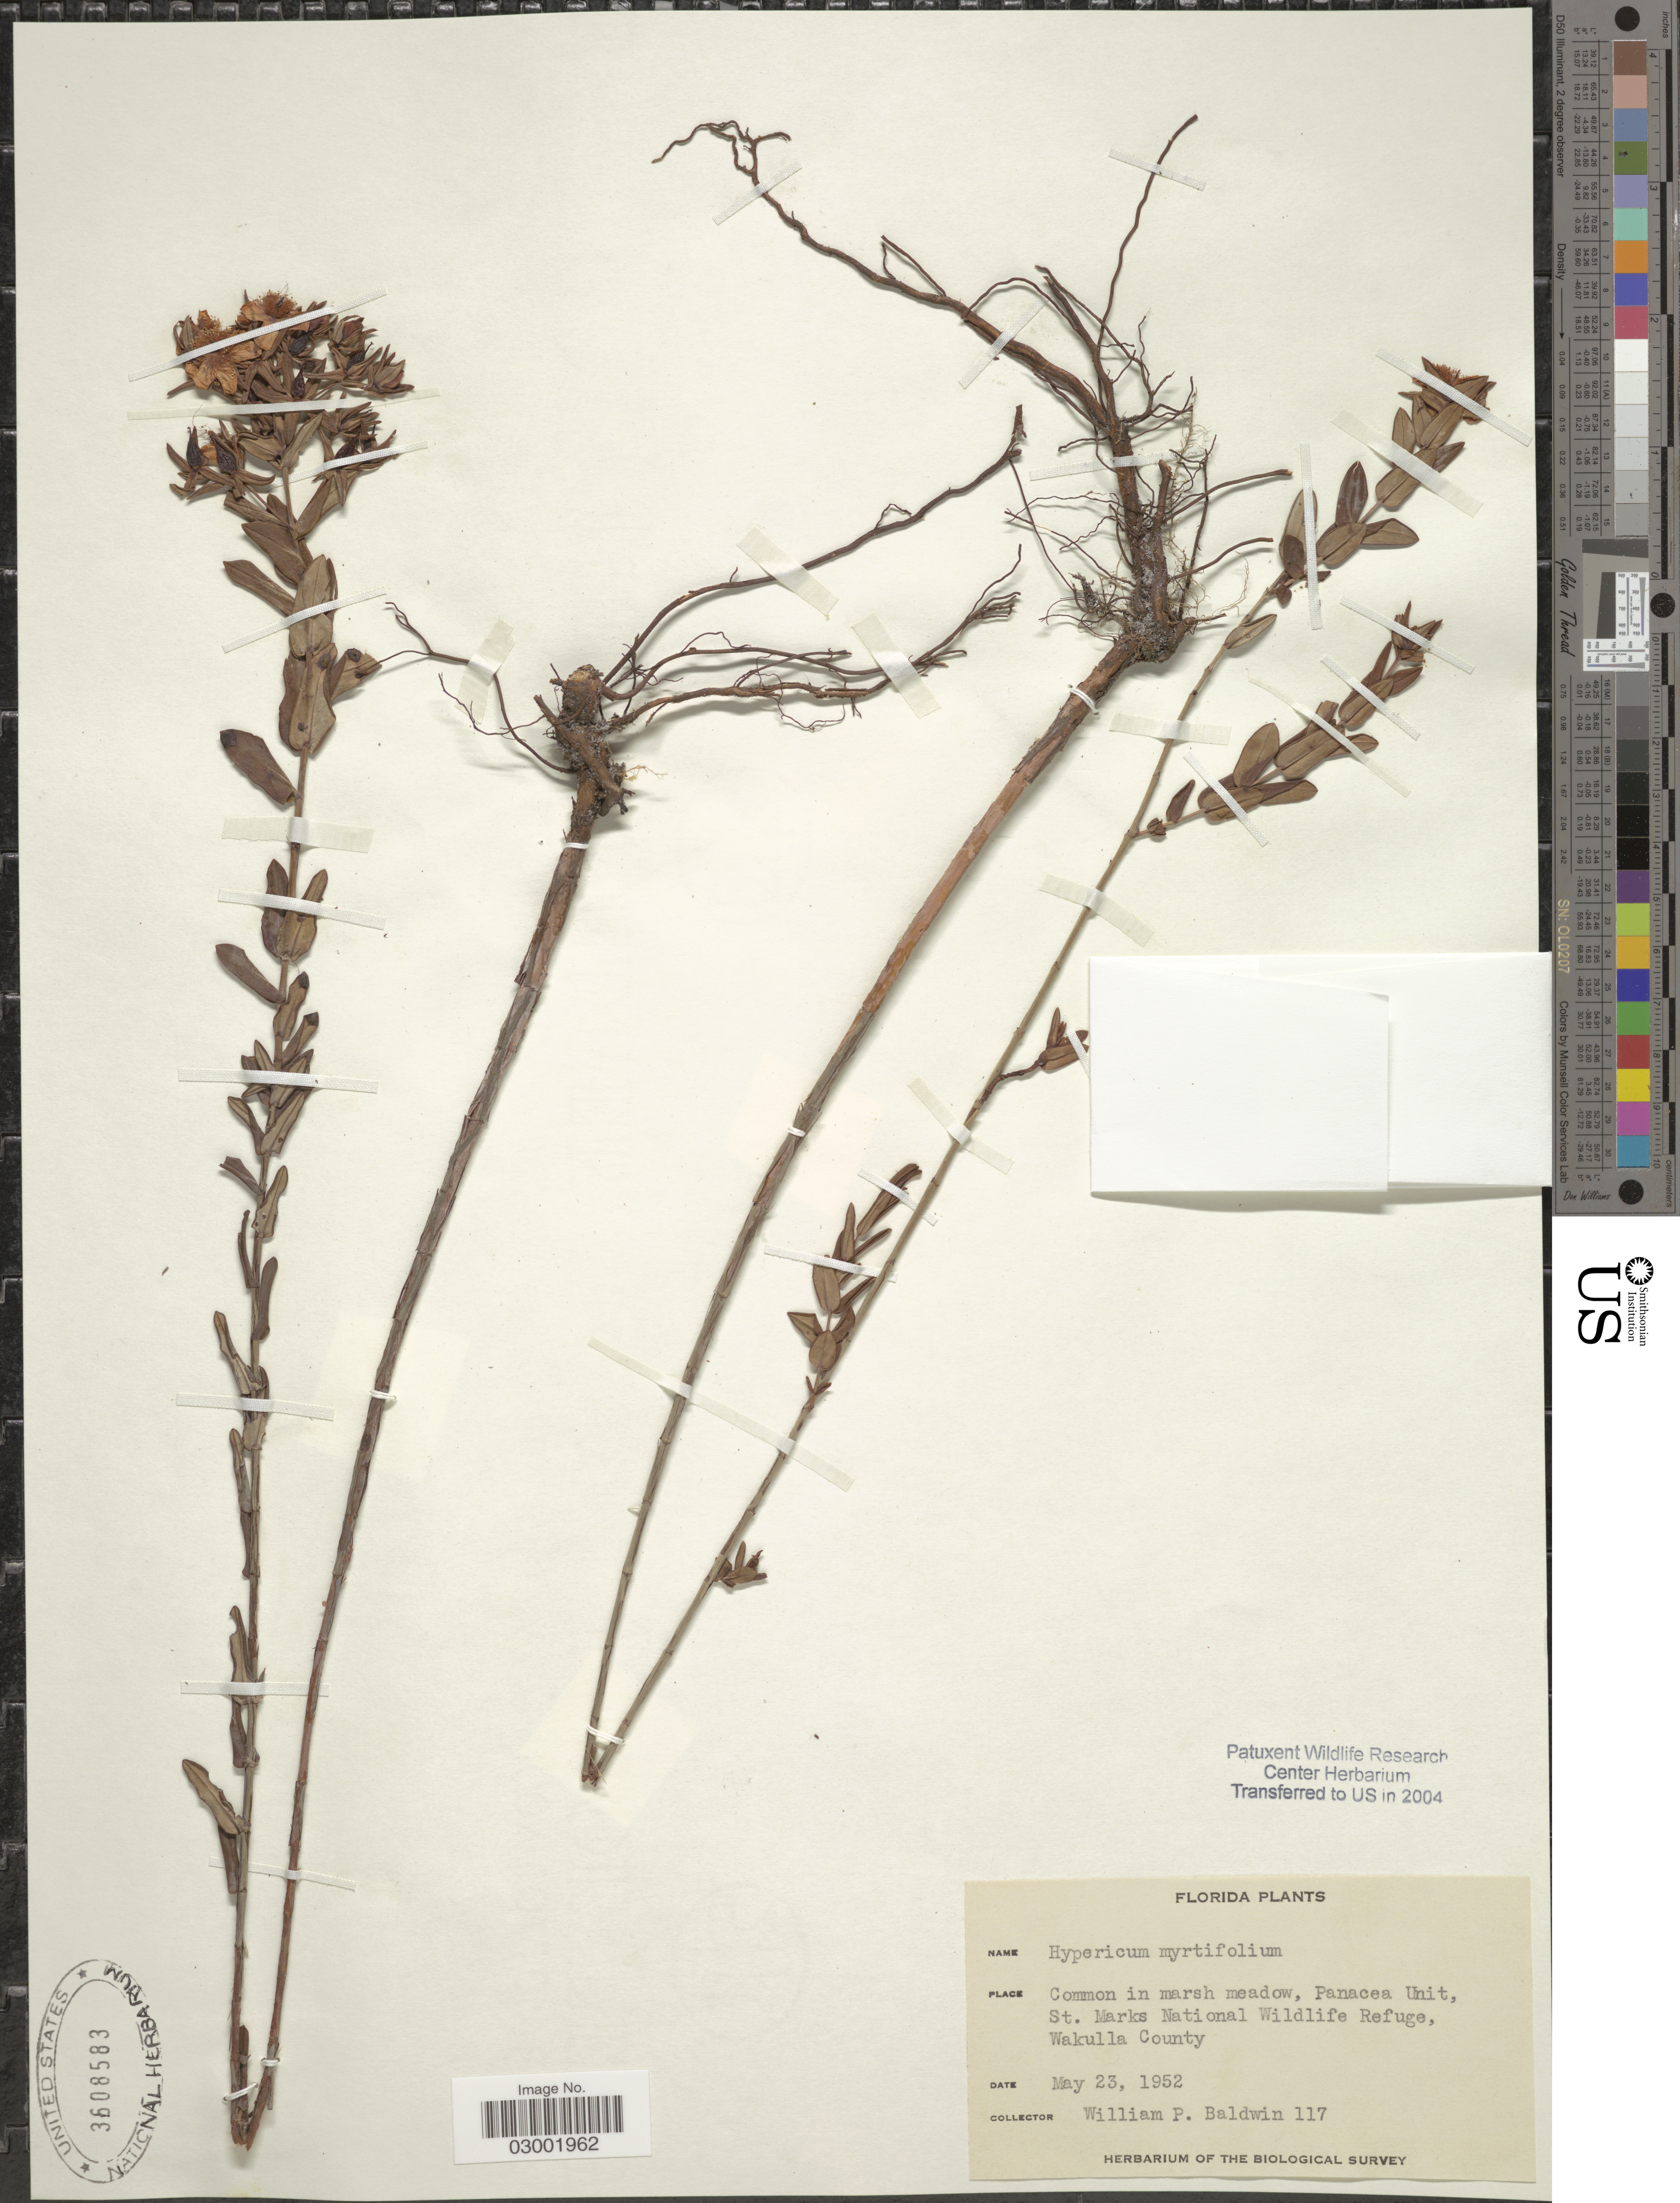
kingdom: Plantae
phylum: Tracheophyta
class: Magnoliopsida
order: Malpighiales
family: Hypericaceae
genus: Hypericum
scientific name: Hypericum myrtifolium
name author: Lam.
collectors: W. Baldwin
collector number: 117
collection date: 1952-05-23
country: United States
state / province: Florida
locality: Common in marsh meadow, Panacea Unit, St. Marks National Wildlife Refuge, Wakulla County.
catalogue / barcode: US 3608583